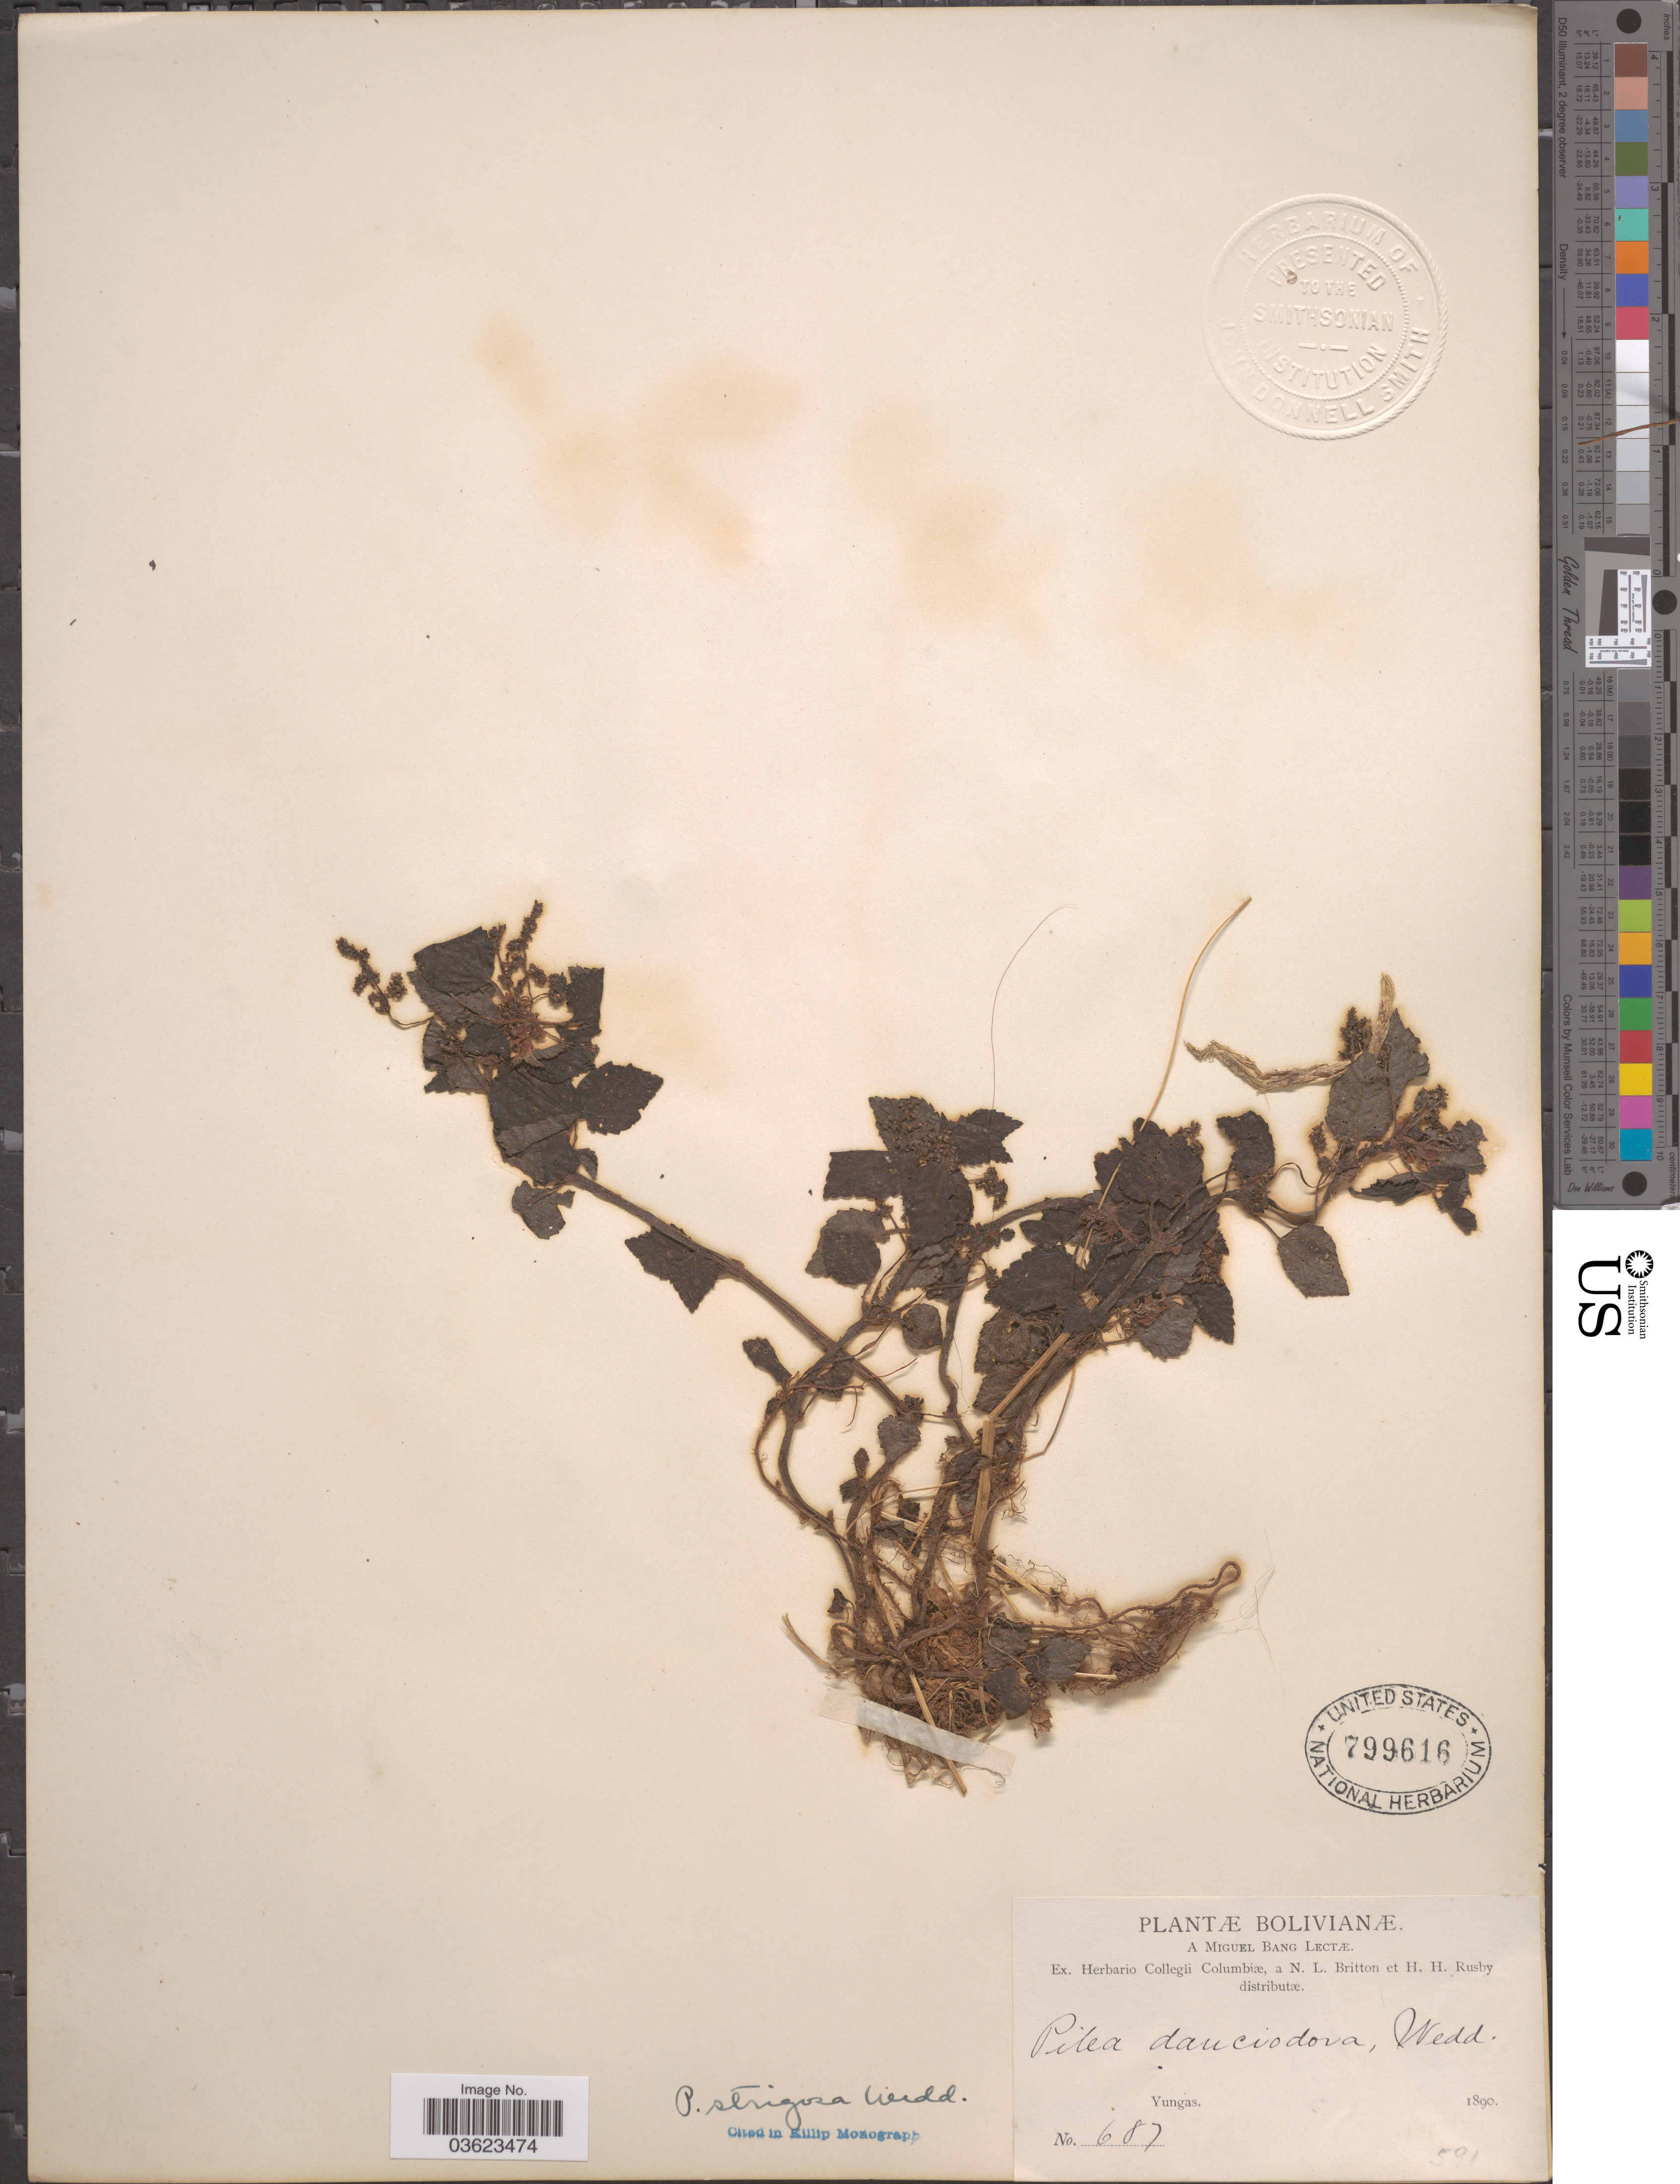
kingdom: Plantae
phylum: Tracheophyta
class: Magnoliopsida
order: Rosales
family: Urticaceae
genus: Pilea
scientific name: Pilea strigosa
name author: Wedd.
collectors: M. Bang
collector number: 687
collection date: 1890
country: Bolivia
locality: Yungas.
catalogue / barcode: US 799616